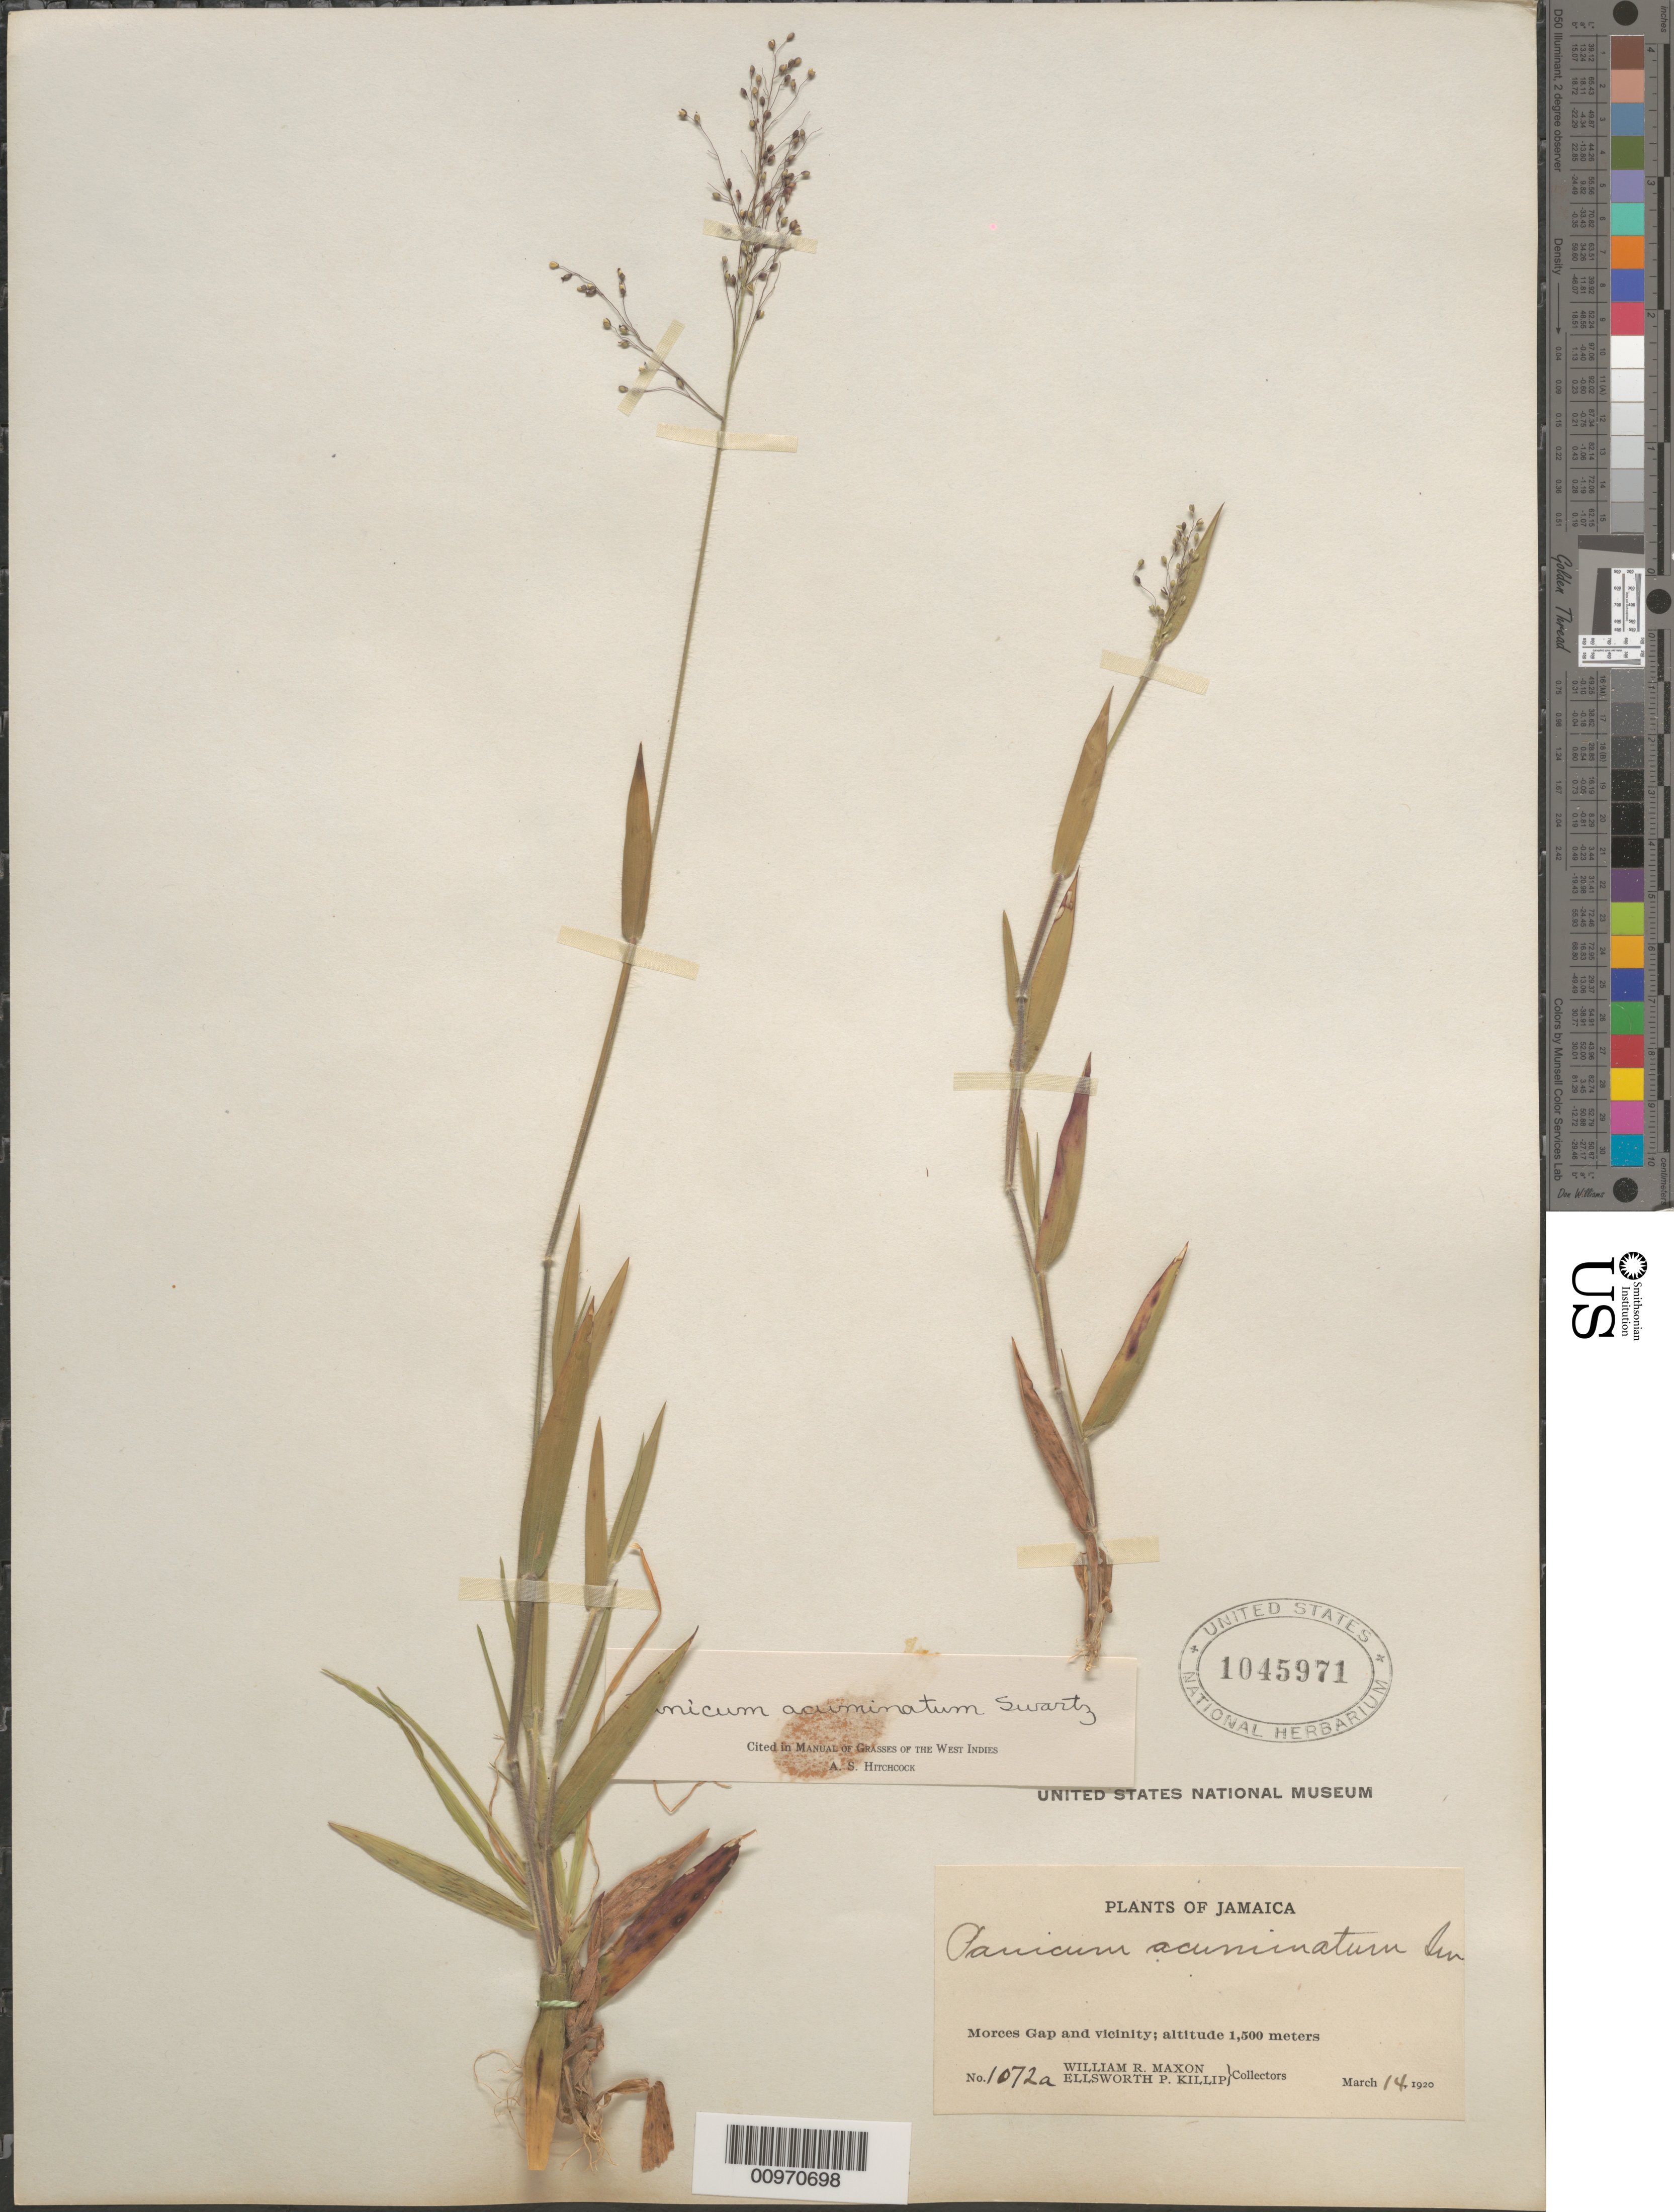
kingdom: Plantae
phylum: Tracheophyta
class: Liliopsida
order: Poales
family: Poaceae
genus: Panicum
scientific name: Panicum acuminatum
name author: Sw.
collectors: W. R. Maxon & E. P. Killip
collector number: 1072a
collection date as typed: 14 Mar 1920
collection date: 1920-03-14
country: Jamaica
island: Jamaica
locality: Morces Gap and vicinity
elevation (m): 1500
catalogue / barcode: US 1045971